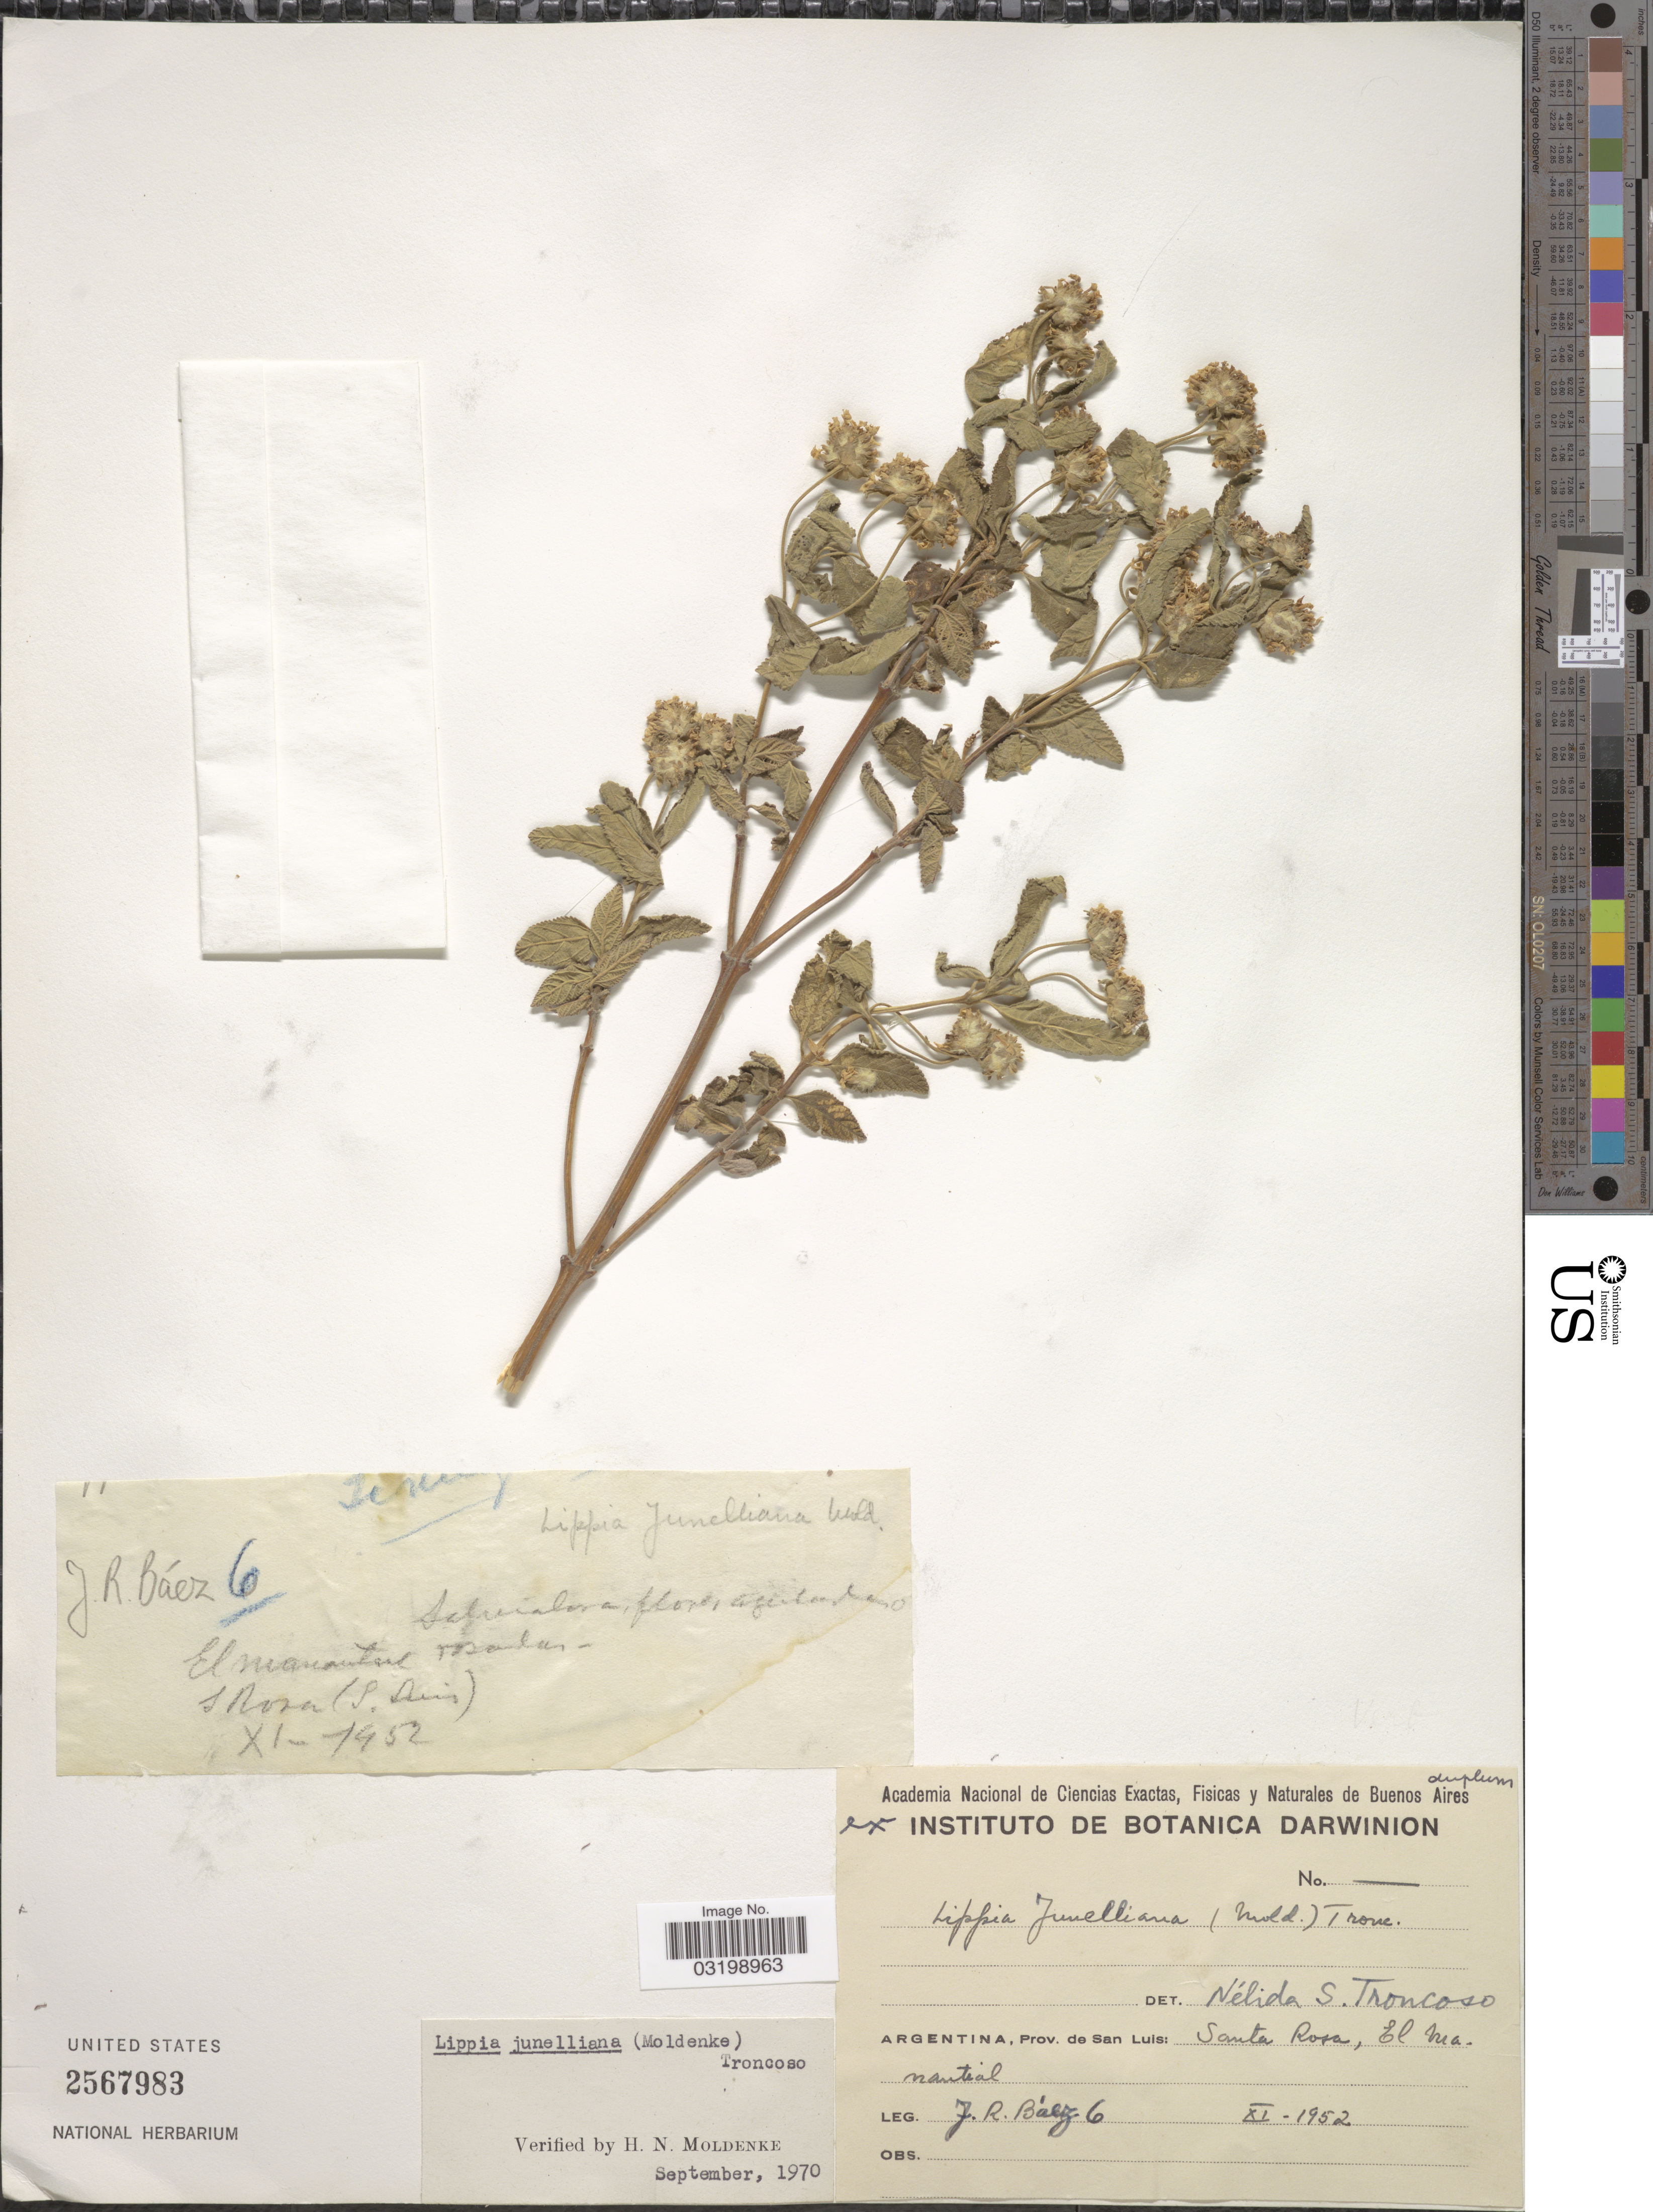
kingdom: Plantae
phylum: Tracheophyta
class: Magnoliopsida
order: Lamiales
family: Verbenaceae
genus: Lippia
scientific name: Lippia junelliana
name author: (Moldenke) Tronc.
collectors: J. Baez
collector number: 6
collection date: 1952-11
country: Argentina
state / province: San Luis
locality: Santa Rosa, El Manantial.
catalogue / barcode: US 2567983